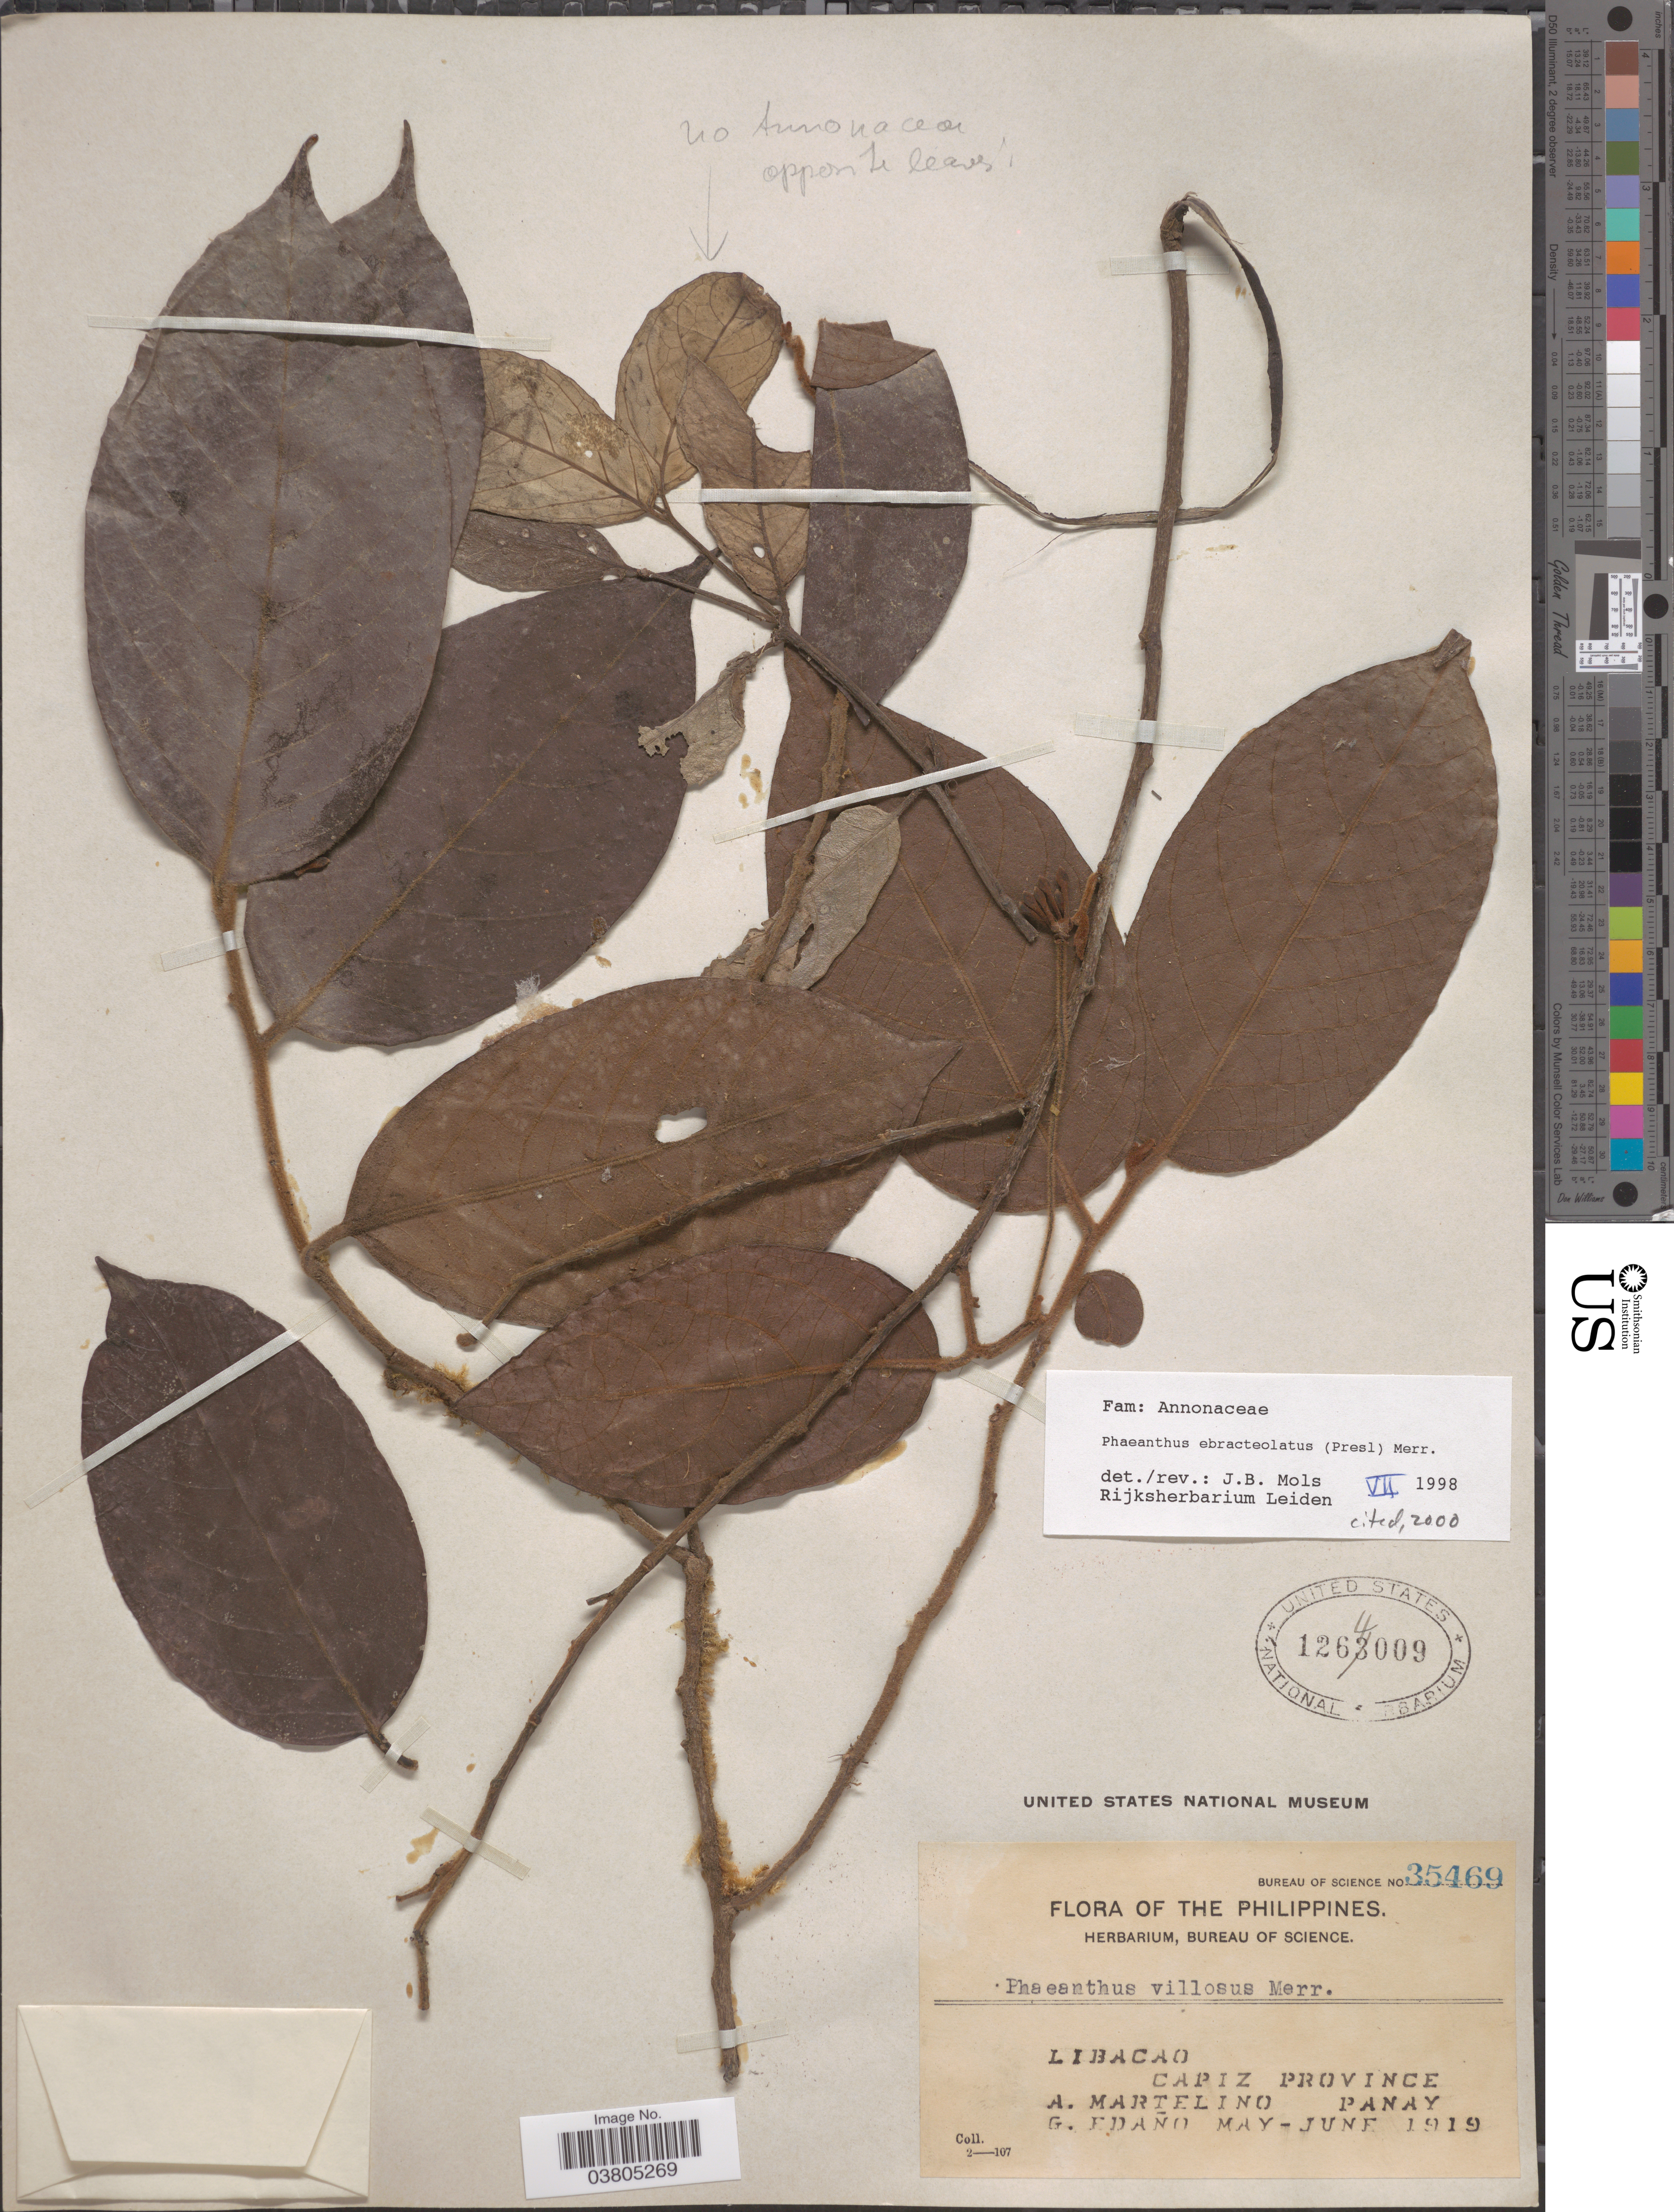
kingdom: Plantae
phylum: Tracheophyta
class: Magnoliopsida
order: Magnoliales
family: Annonaceae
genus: Phaeanthus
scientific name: Phaeanthus ebracteolatus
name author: (C. Presl) Merr.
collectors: A. Martelino & G. Edaño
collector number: Bureau of Science 35469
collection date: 1919-05/1919-06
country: Philippines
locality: Libacao. Capiz Province. Panay.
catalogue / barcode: US 1264009